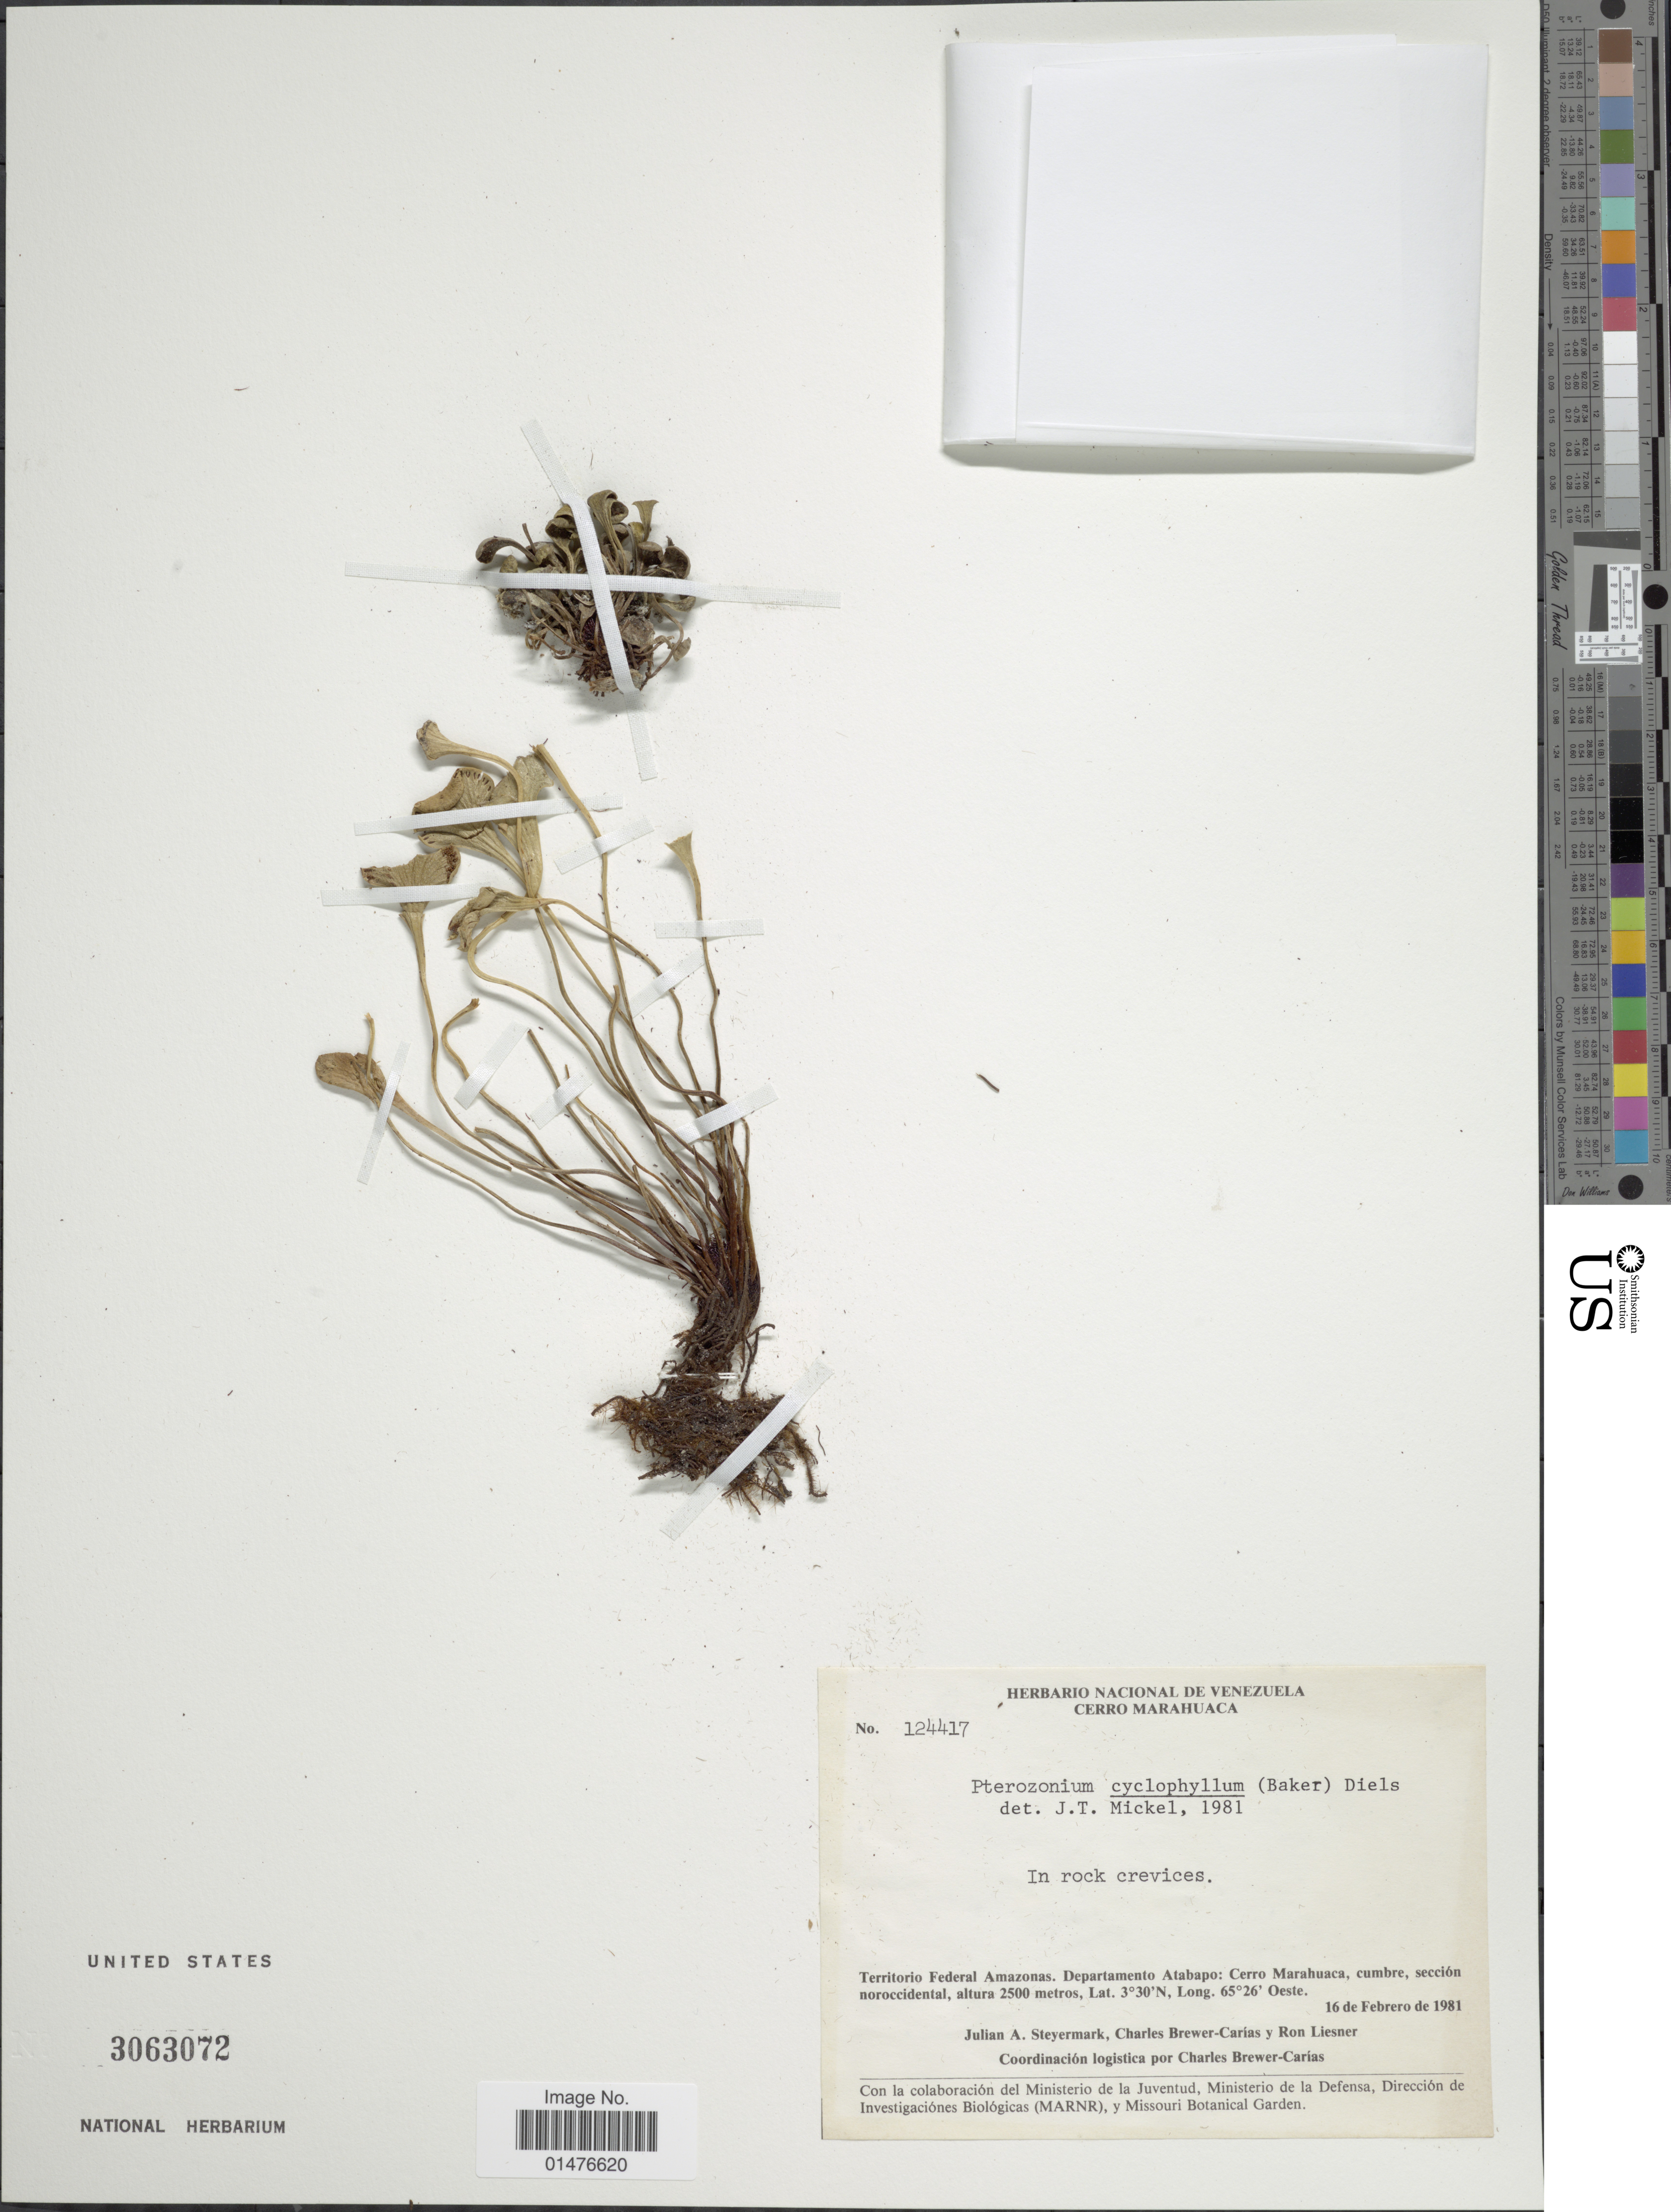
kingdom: Plantae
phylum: Tracheophyta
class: Polypodiopsida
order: Polypodiales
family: Pteridaceae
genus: Pterozonium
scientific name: Pterozonium cyclophyllum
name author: (Baker) Diels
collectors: J. Steyermark, C. Brewer-Carias & R. L. Liesner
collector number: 124417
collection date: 1981-02-16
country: Venezuela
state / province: Amazonas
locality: Cerro Marahuaca. Territorio Federal Amazonas. Departamento Atabapo: Cerro Marahuaca, cumbre, sección noroccidental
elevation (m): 2500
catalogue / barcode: US 3063072